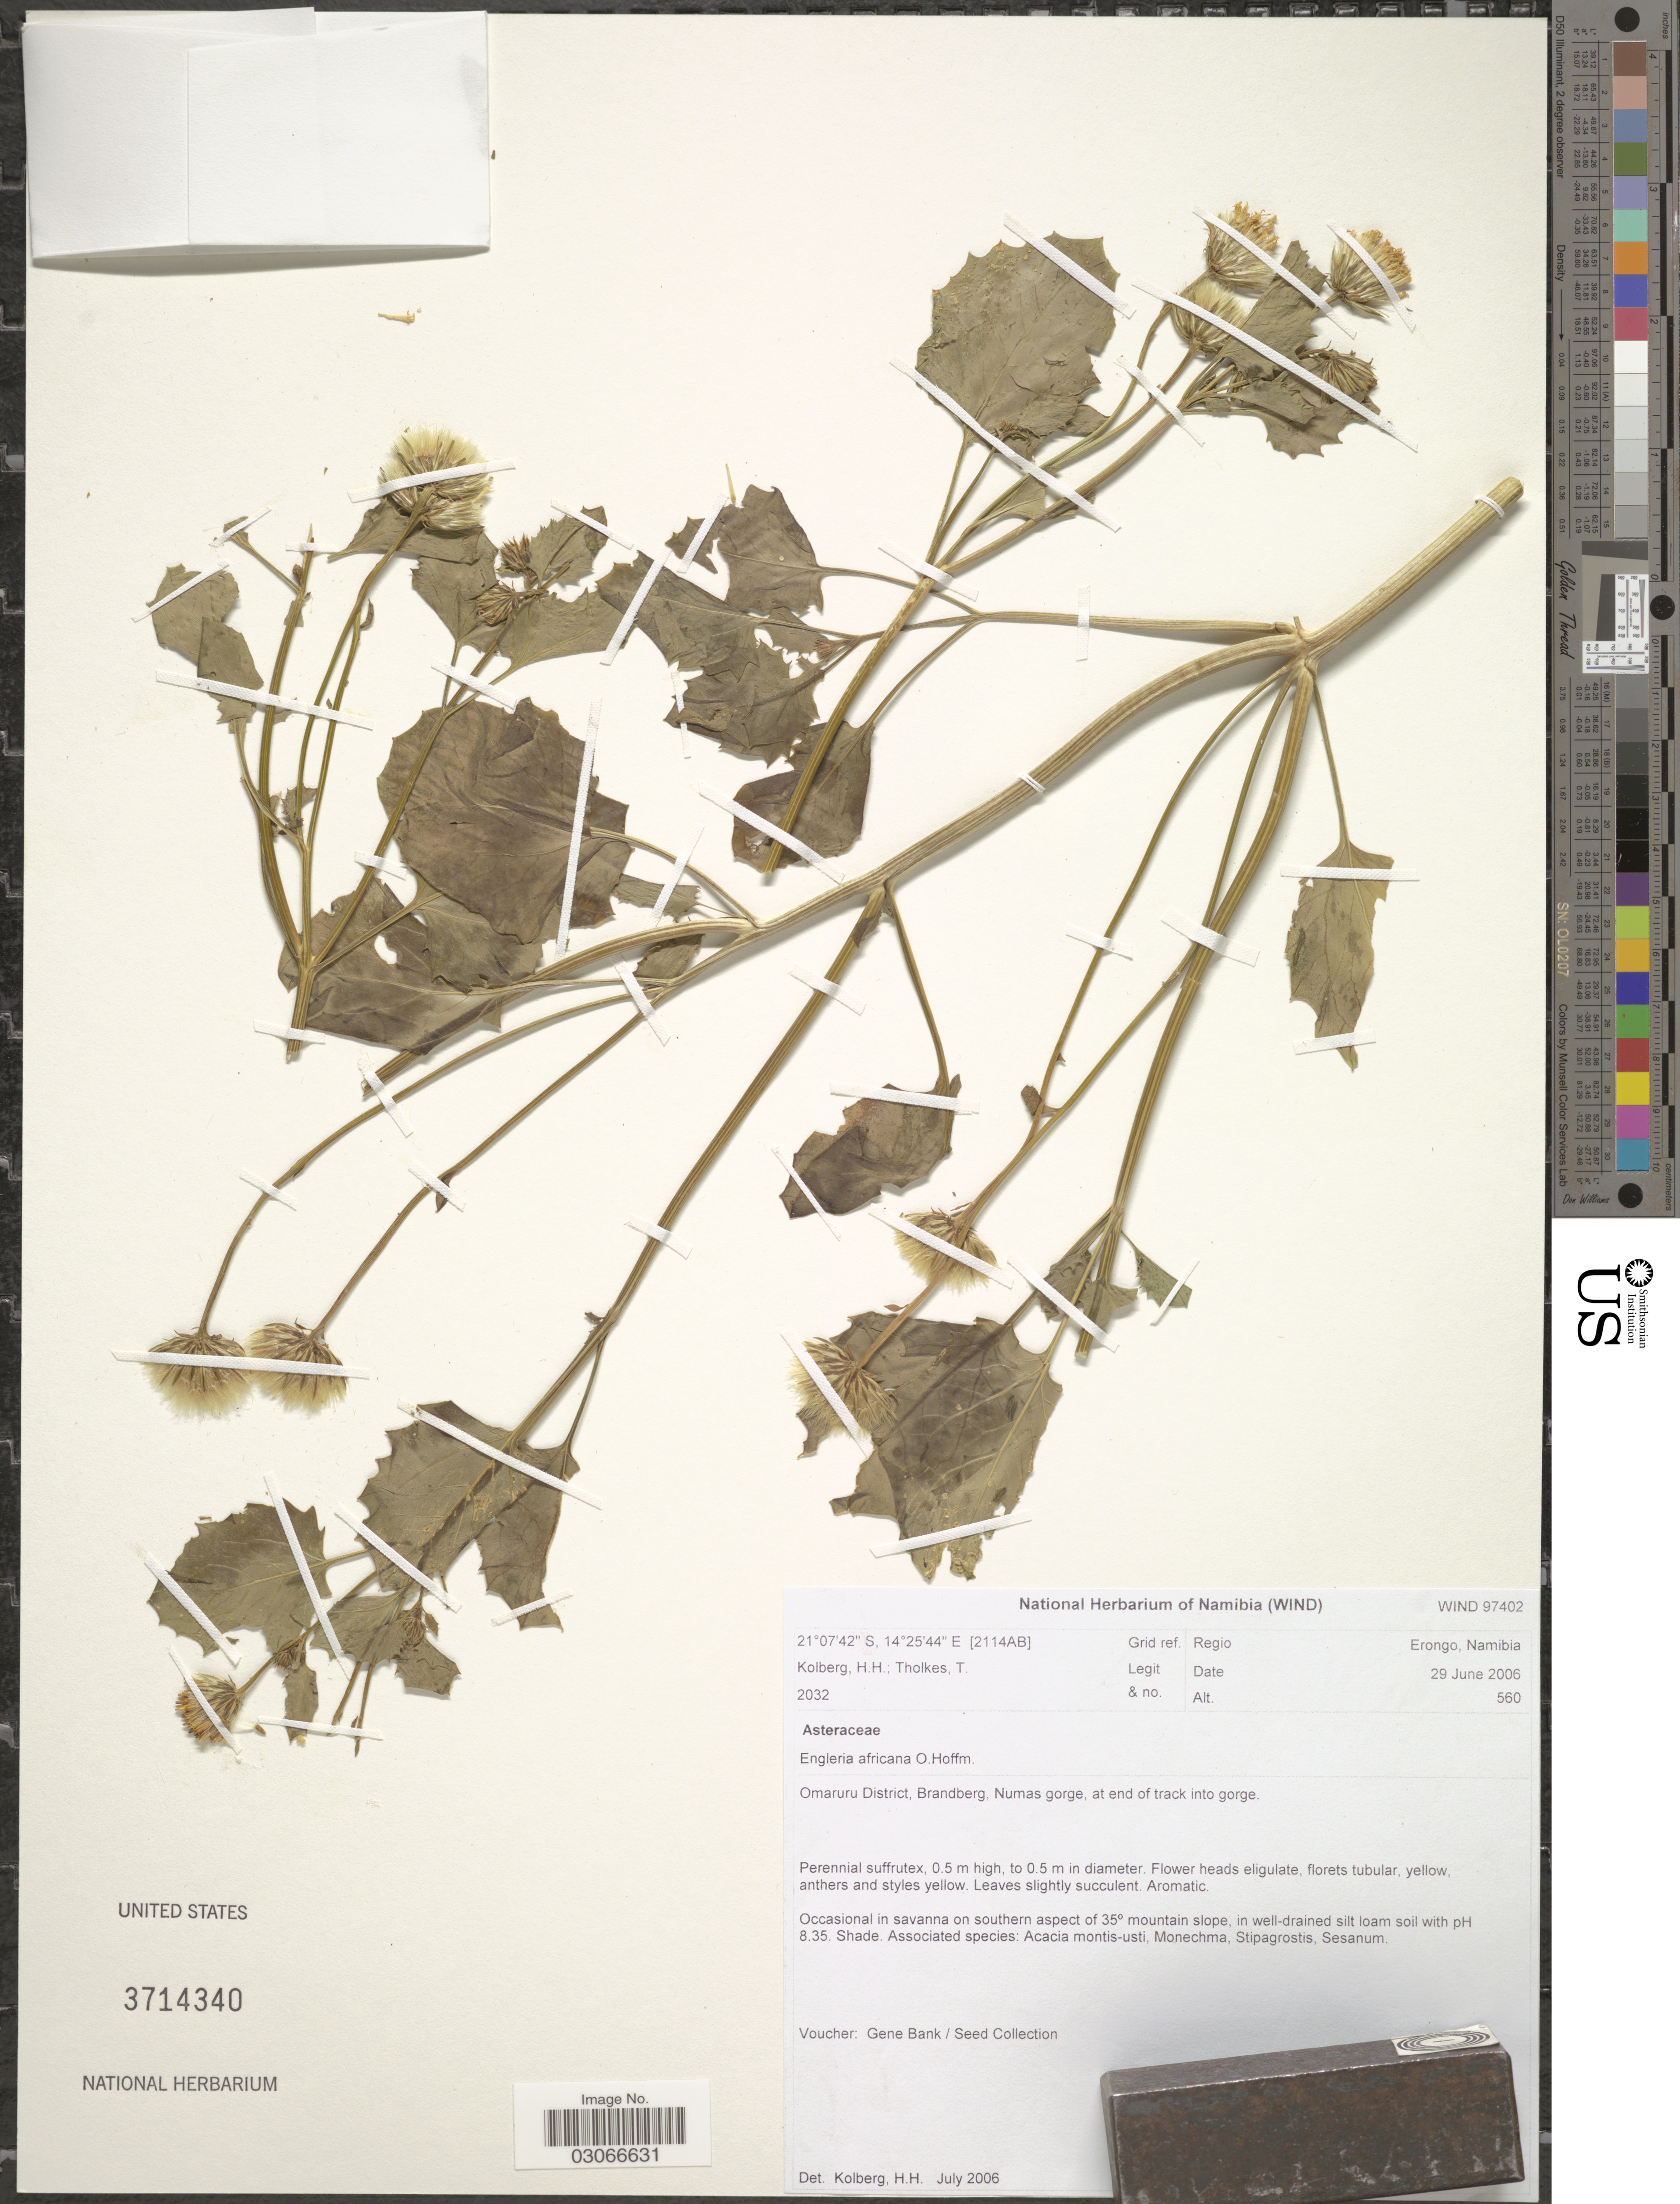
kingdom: Plantae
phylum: Tracheophyta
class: Magnoliopsida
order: Asterales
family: Asteraceae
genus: Engleria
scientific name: Engleria africana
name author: O. Hoffm.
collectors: H. H. Kolberg & T. Tholkes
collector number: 2032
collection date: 2006-06-29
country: Namibia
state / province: Erongo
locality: [2114AB] Regio Erongo. Omaruru District, Brandberg, Numas groge, at end of track into gorge.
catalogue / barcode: US 3714340